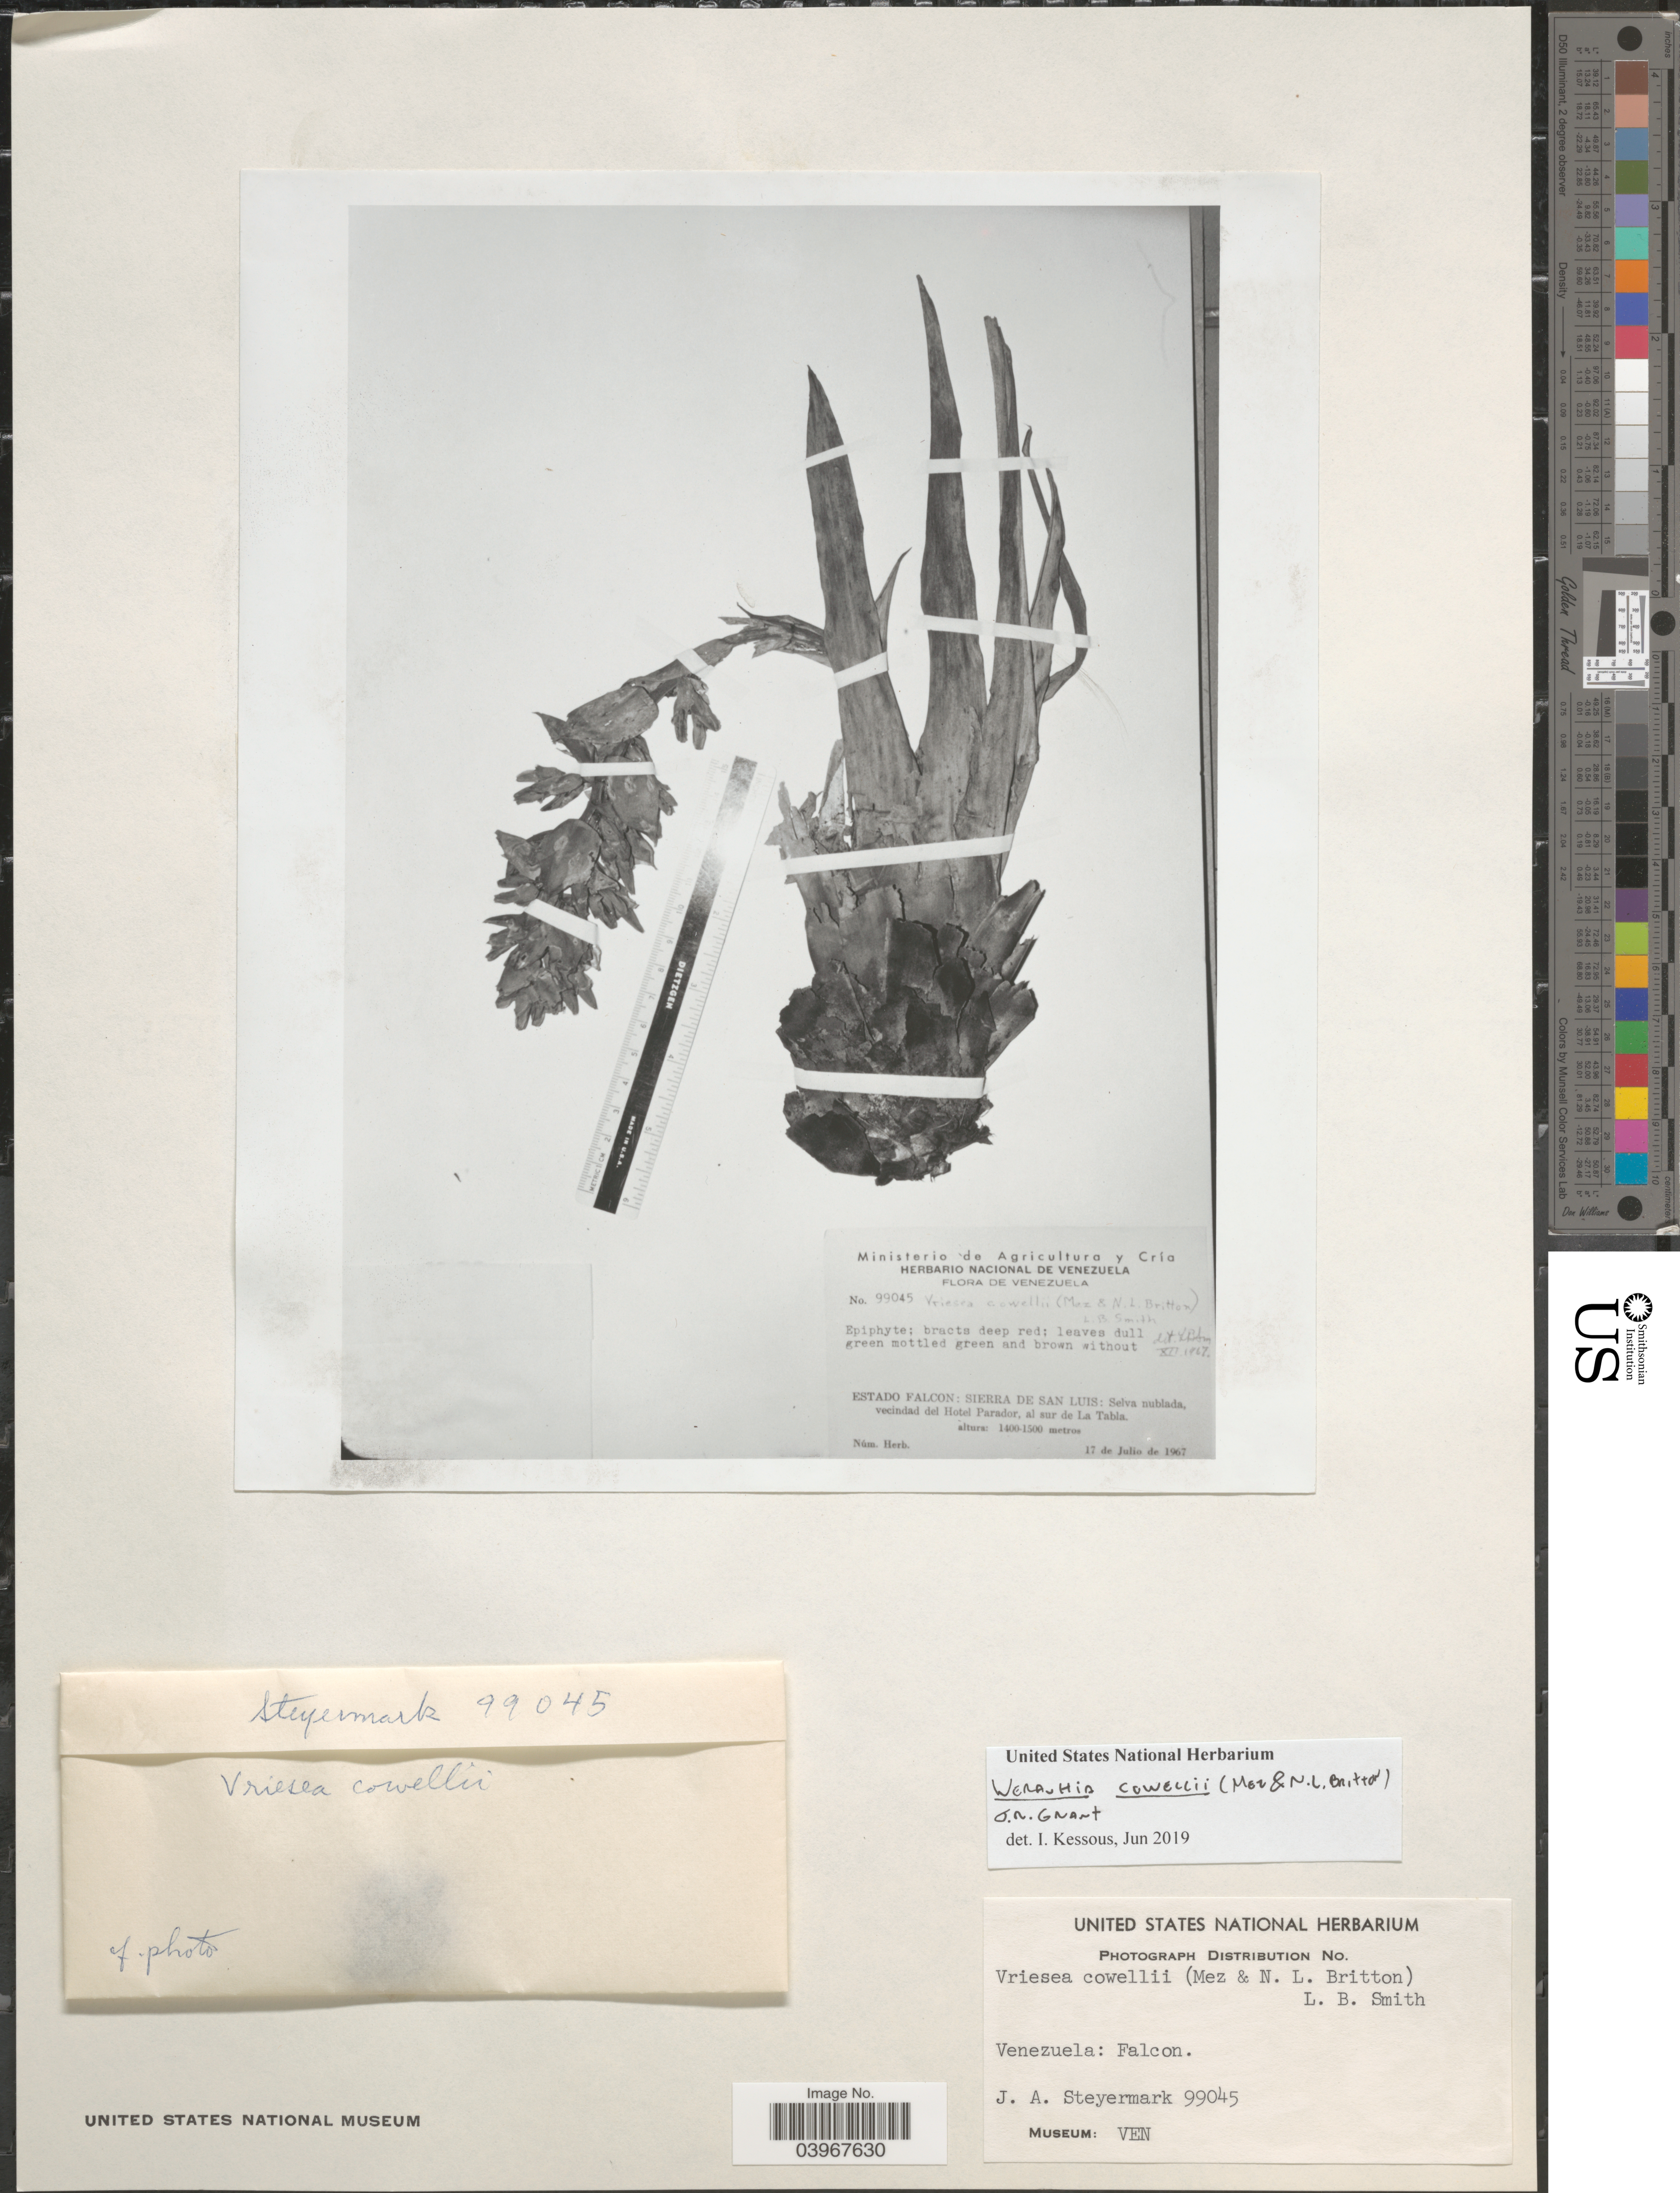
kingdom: Plantae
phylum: Tracheophyta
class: Liliopsida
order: Poales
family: Bromeliaceae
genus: Werauhia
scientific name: Werauhia cowellii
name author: (Mez & Britton) J.R. Grant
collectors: J. Steyermark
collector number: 99045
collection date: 1967-07-17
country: Venezuela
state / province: Falcon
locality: Estado Falcon: Sierra de San Luis; Selva nublada, vecindad del Hotel Parador, al sur de la La Tabla.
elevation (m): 1400